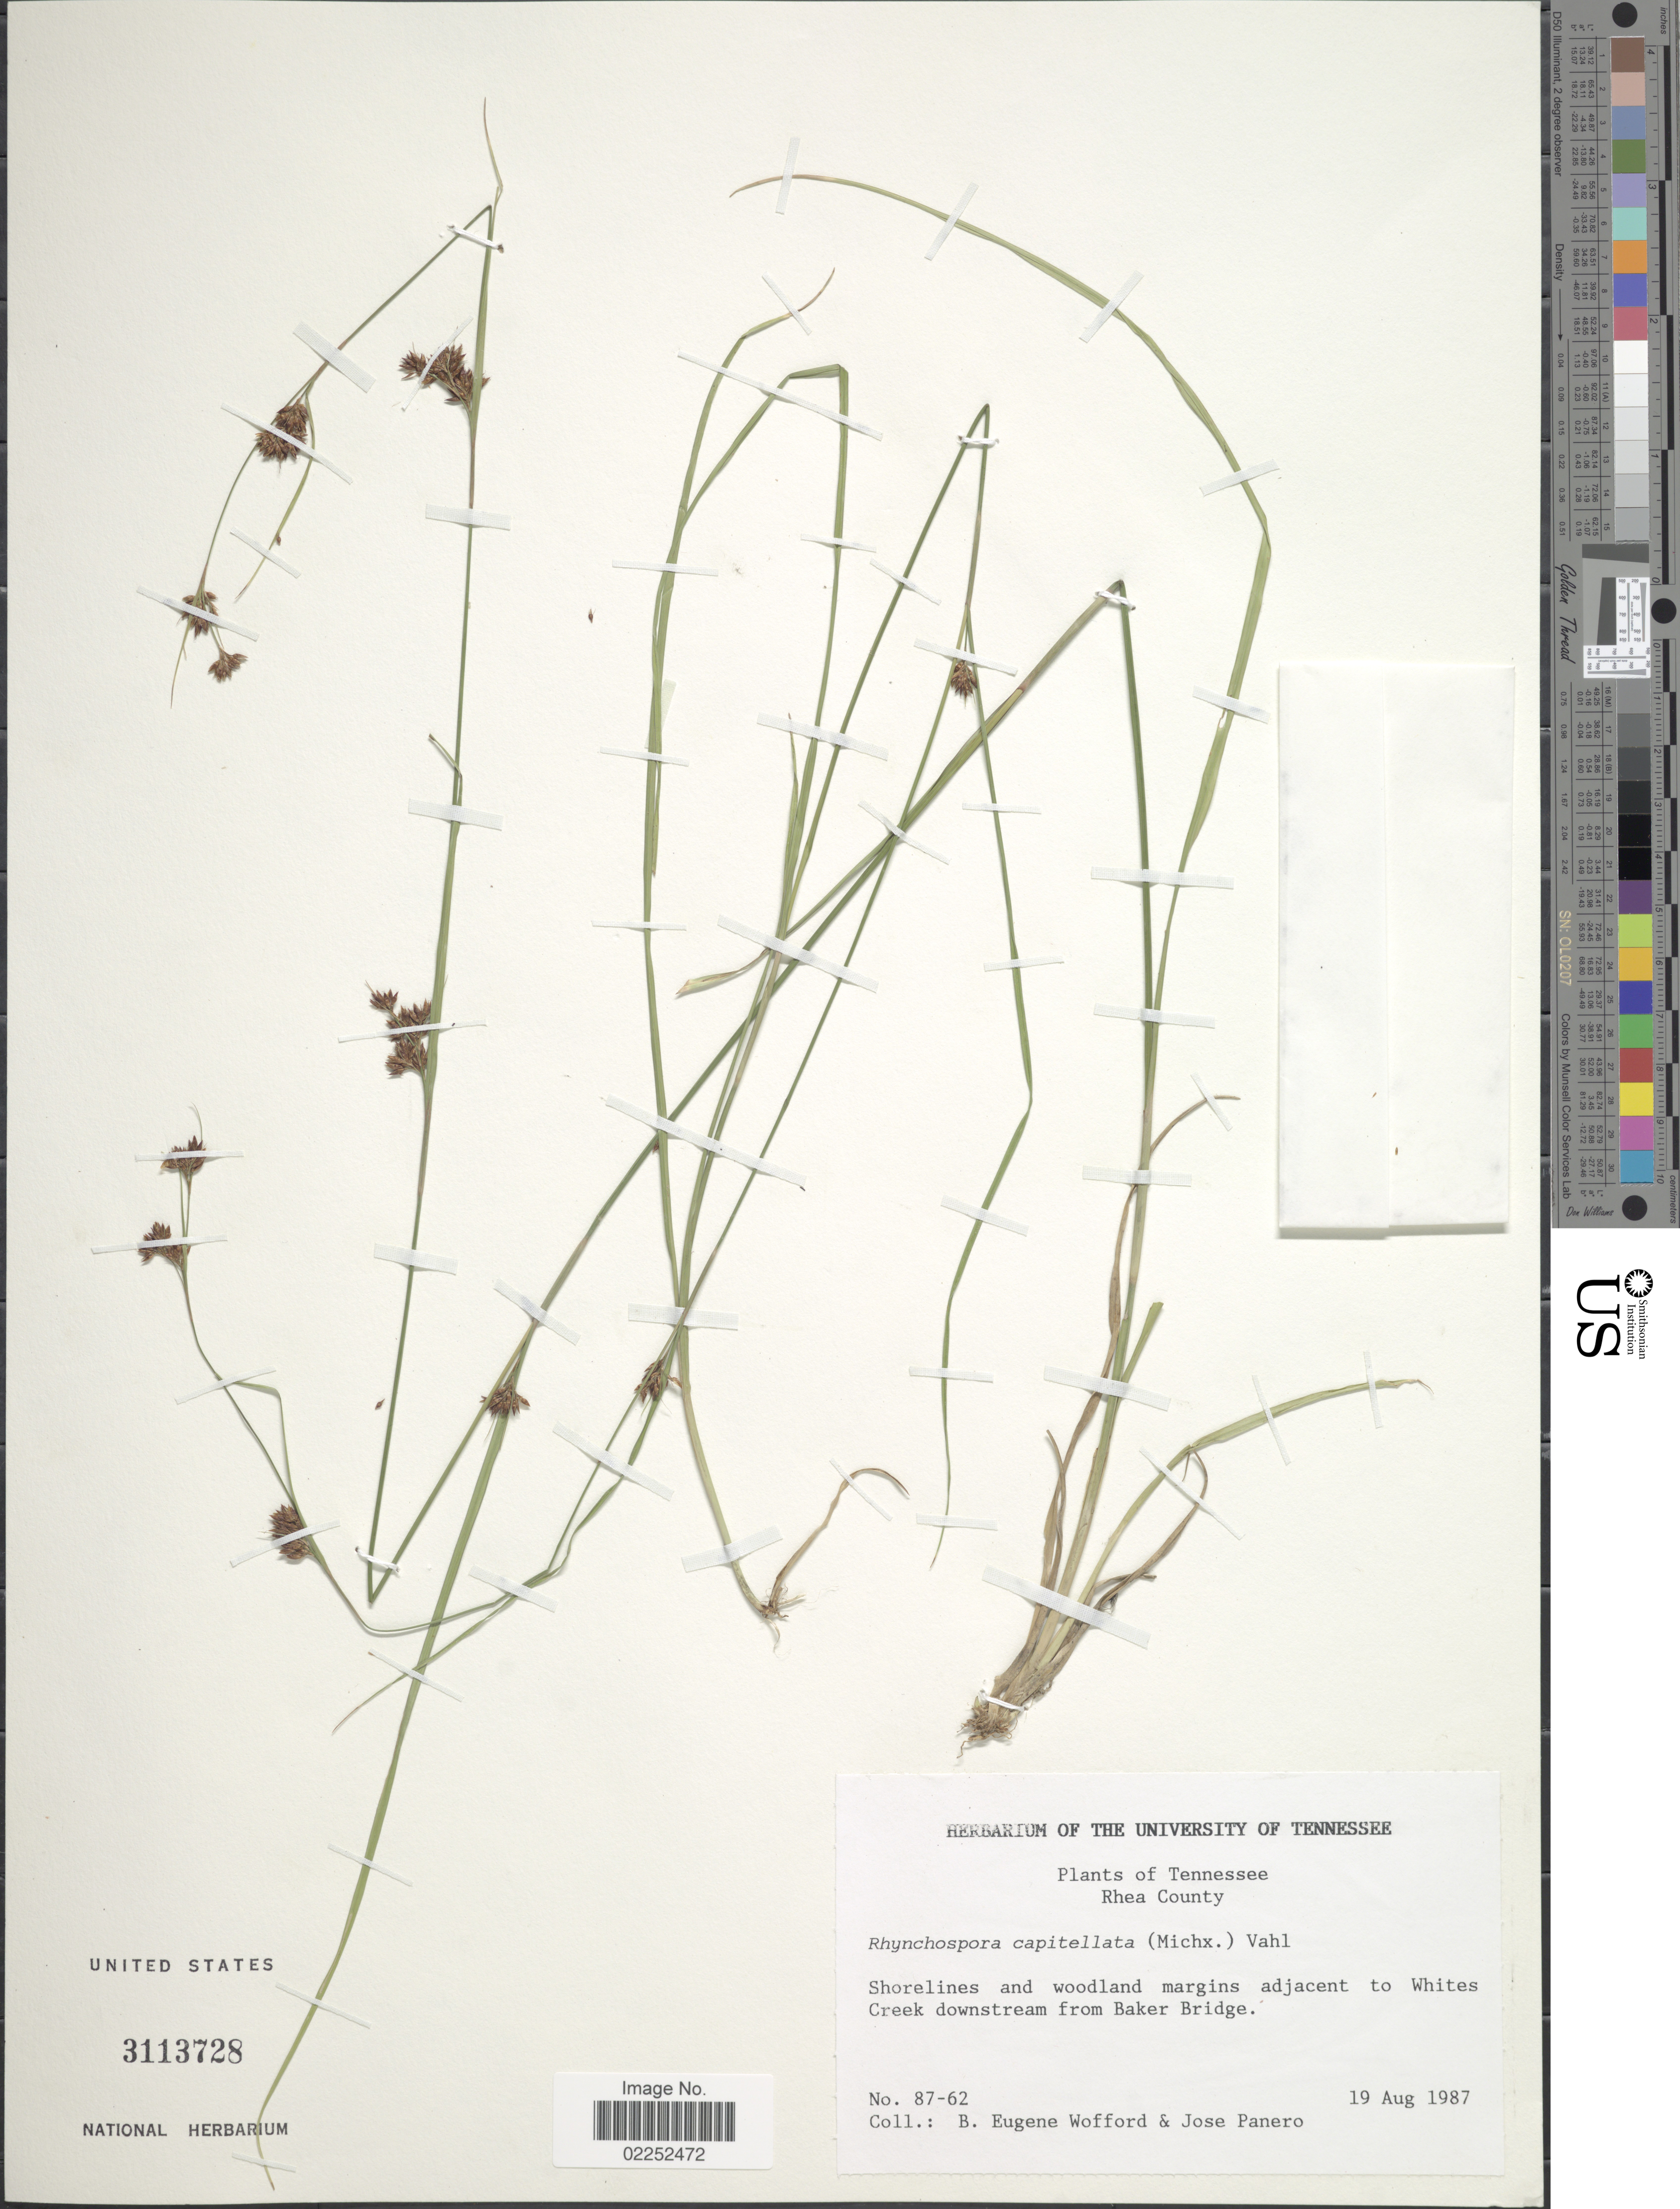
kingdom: Plantae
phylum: Tracheophyta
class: Liliopsida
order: Poales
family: Cyperaceae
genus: Rhynchospora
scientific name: Rhynchospora capitellata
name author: (Michx.) Vahl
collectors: B. Wofford & J. L. Panero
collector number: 87-62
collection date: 1987-08-19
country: United States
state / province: Tennessee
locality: Rhea County, Shorelines and woodland margins adjacent to Whites Creek downstream from Baker Bridge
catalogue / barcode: US 3113728